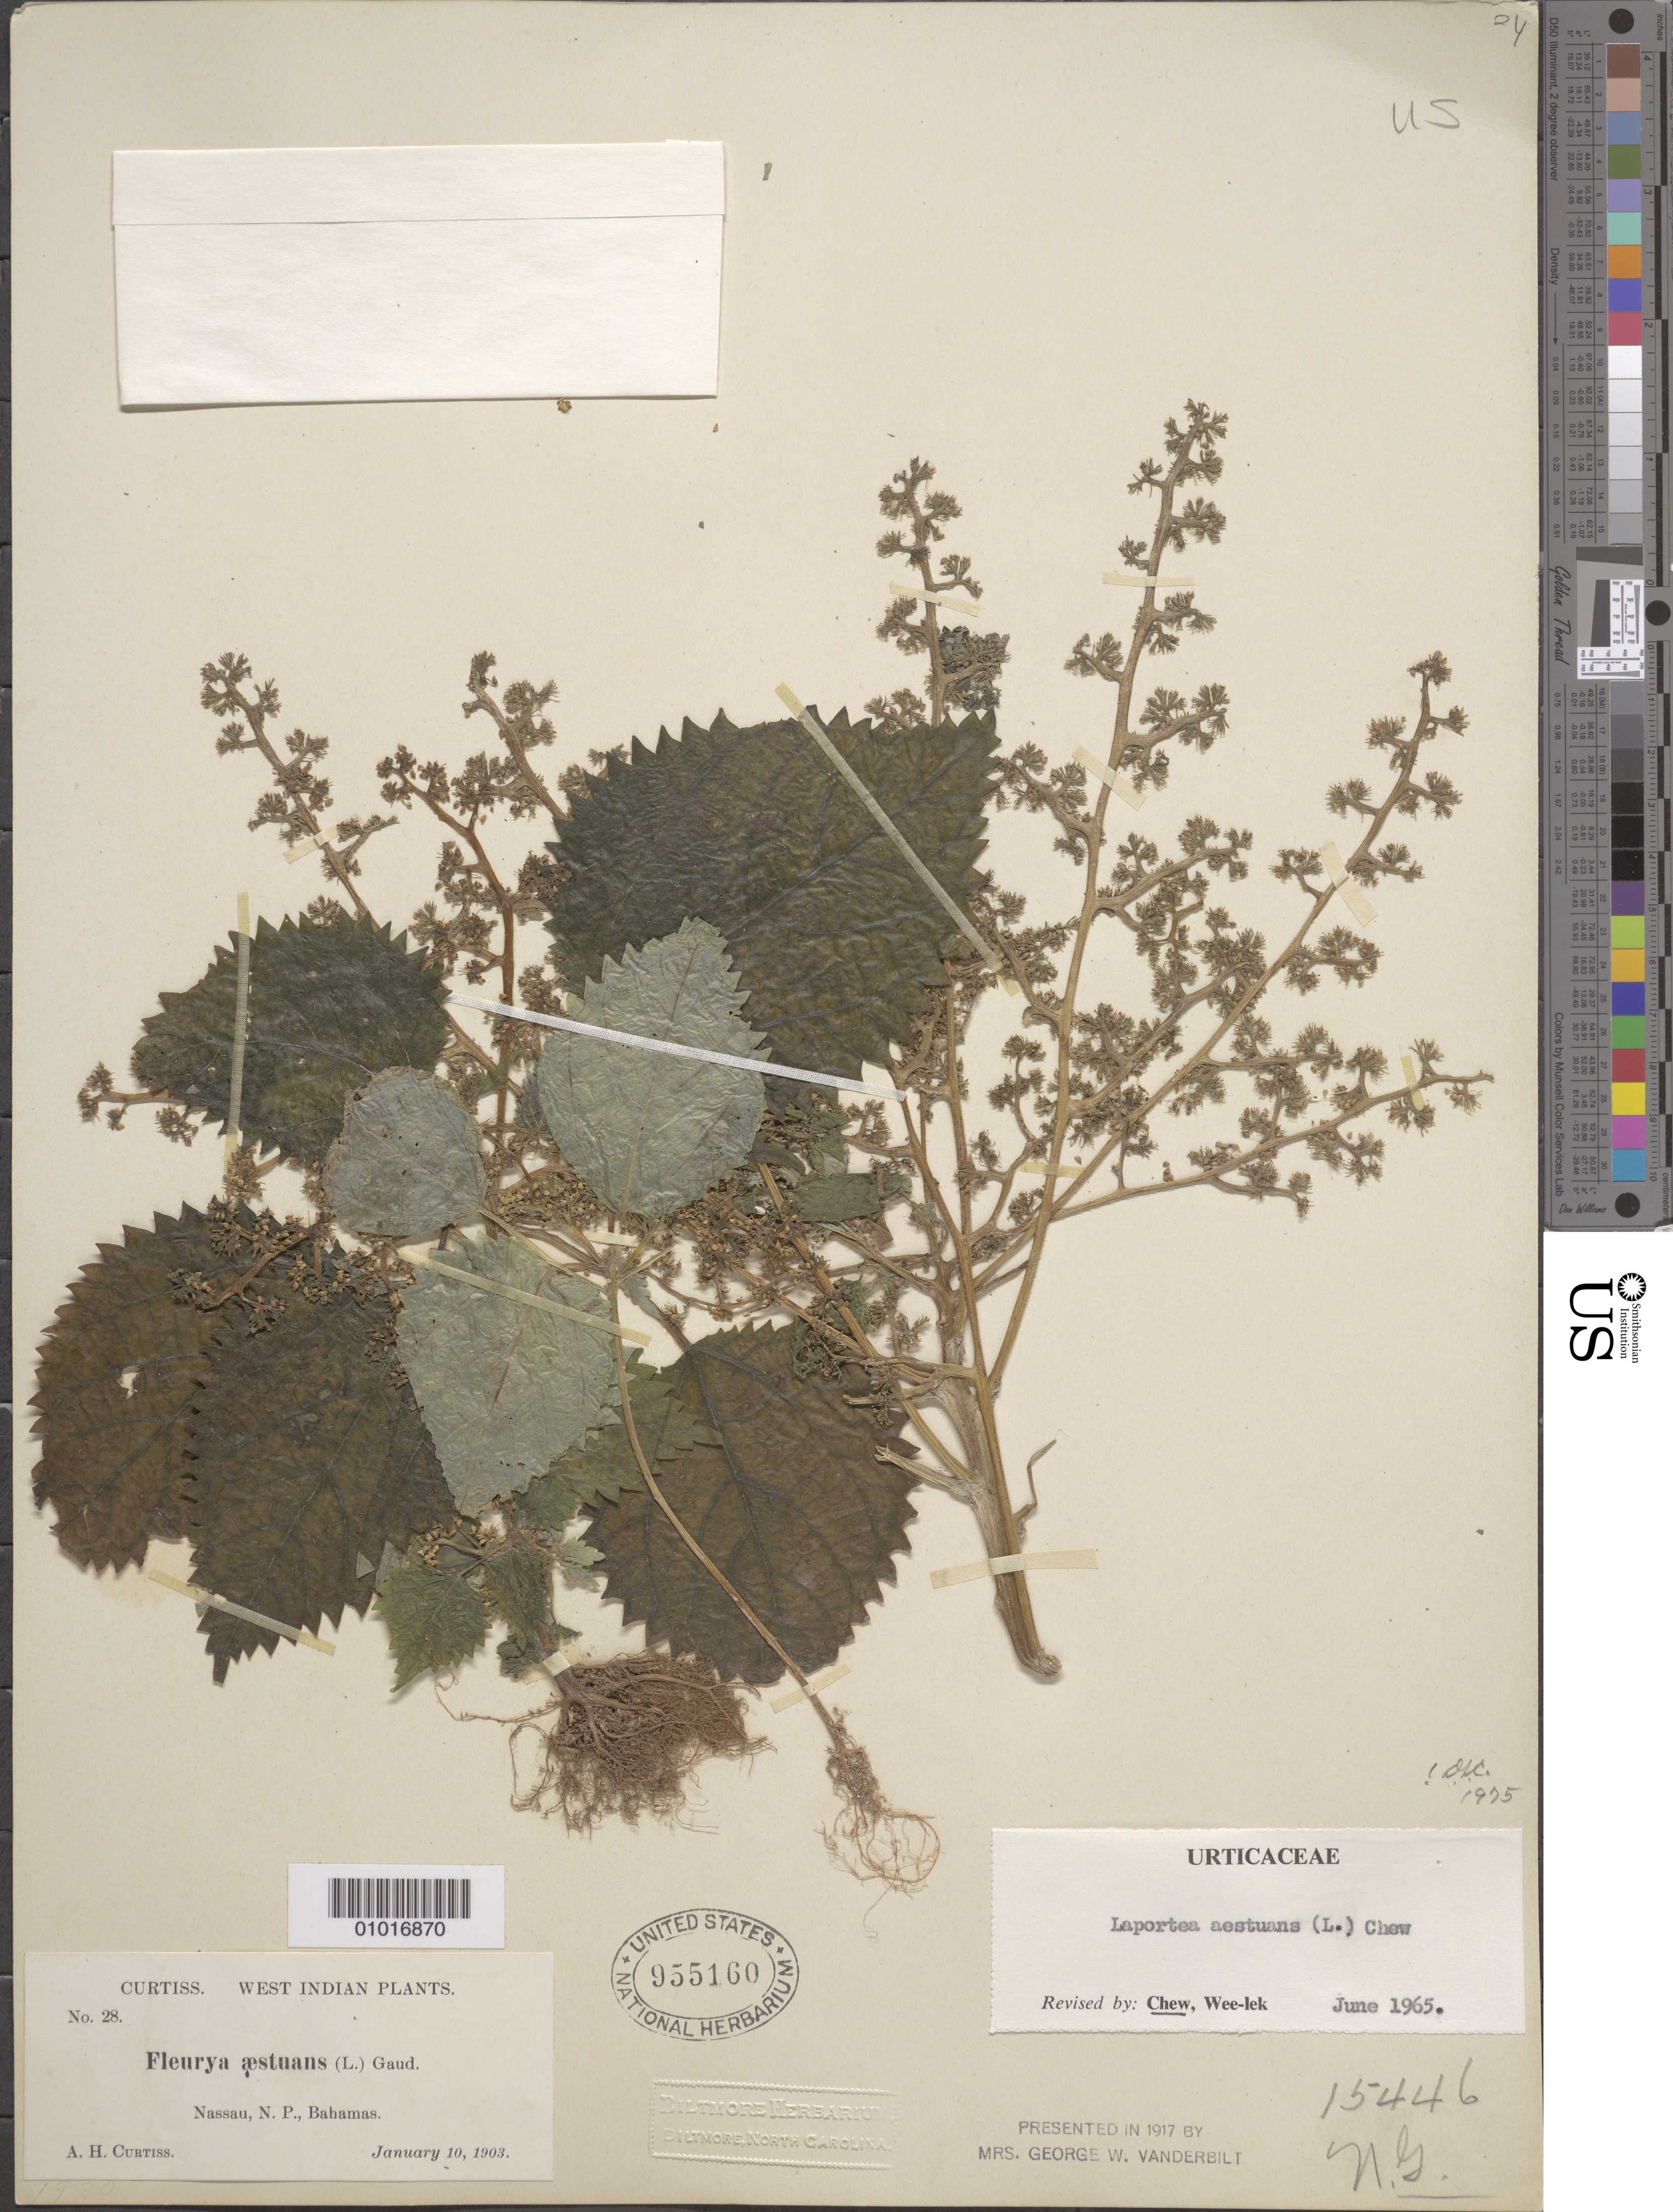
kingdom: Plantae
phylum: Tracheophyta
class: Magnoliopsida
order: Rosales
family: Urticaceae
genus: Laportea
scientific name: Laportea aestuans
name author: (L.) Chew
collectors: A. H. Curtiss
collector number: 28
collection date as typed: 10 Jan 1903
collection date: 1903-01-10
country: Bahamas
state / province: New Providence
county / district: Nassau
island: New Providence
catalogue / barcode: US 955160